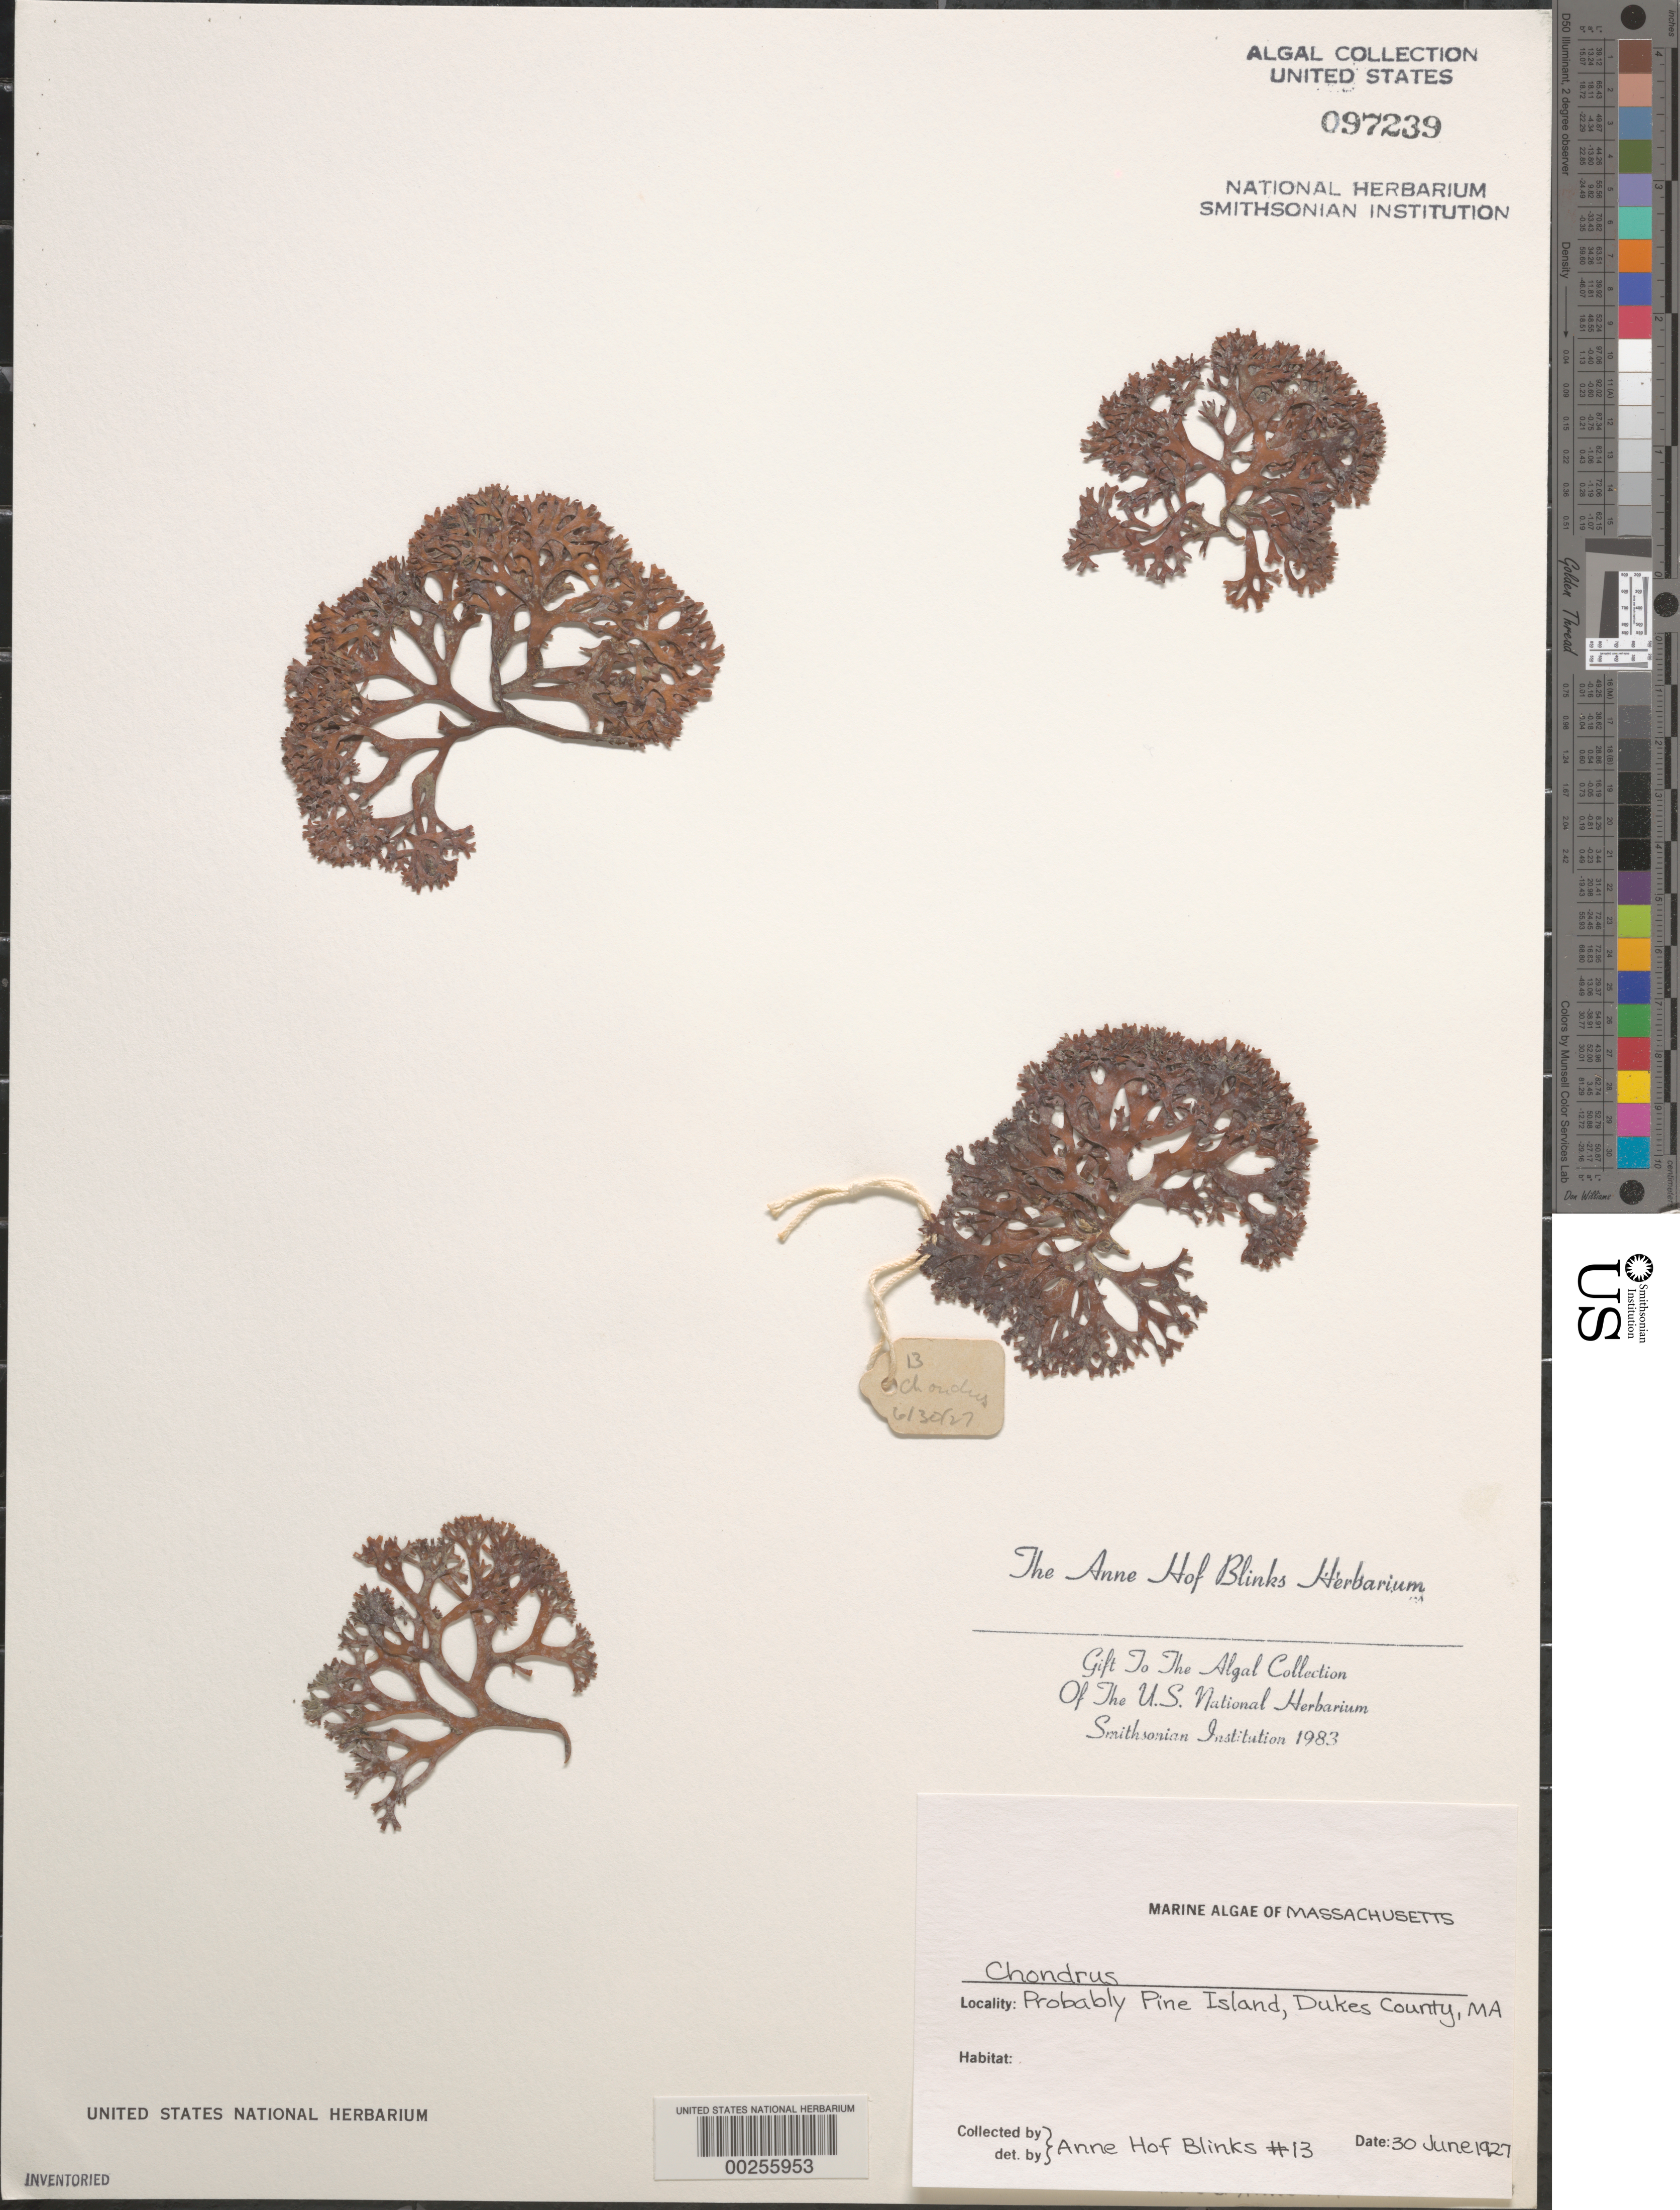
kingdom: Plantae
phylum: Rhodophyta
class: Florideophyceae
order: Gigartinales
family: Gigartinaceae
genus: Chondrus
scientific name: Chondrus sp.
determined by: Blinks, Anne Hof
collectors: A. Blinks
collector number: AHB 13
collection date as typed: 30 Jun 1927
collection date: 1927-06-30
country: United States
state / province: Massachusetts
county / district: Dukes County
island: Pine Island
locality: Probably Pine Island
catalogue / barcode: US 97239